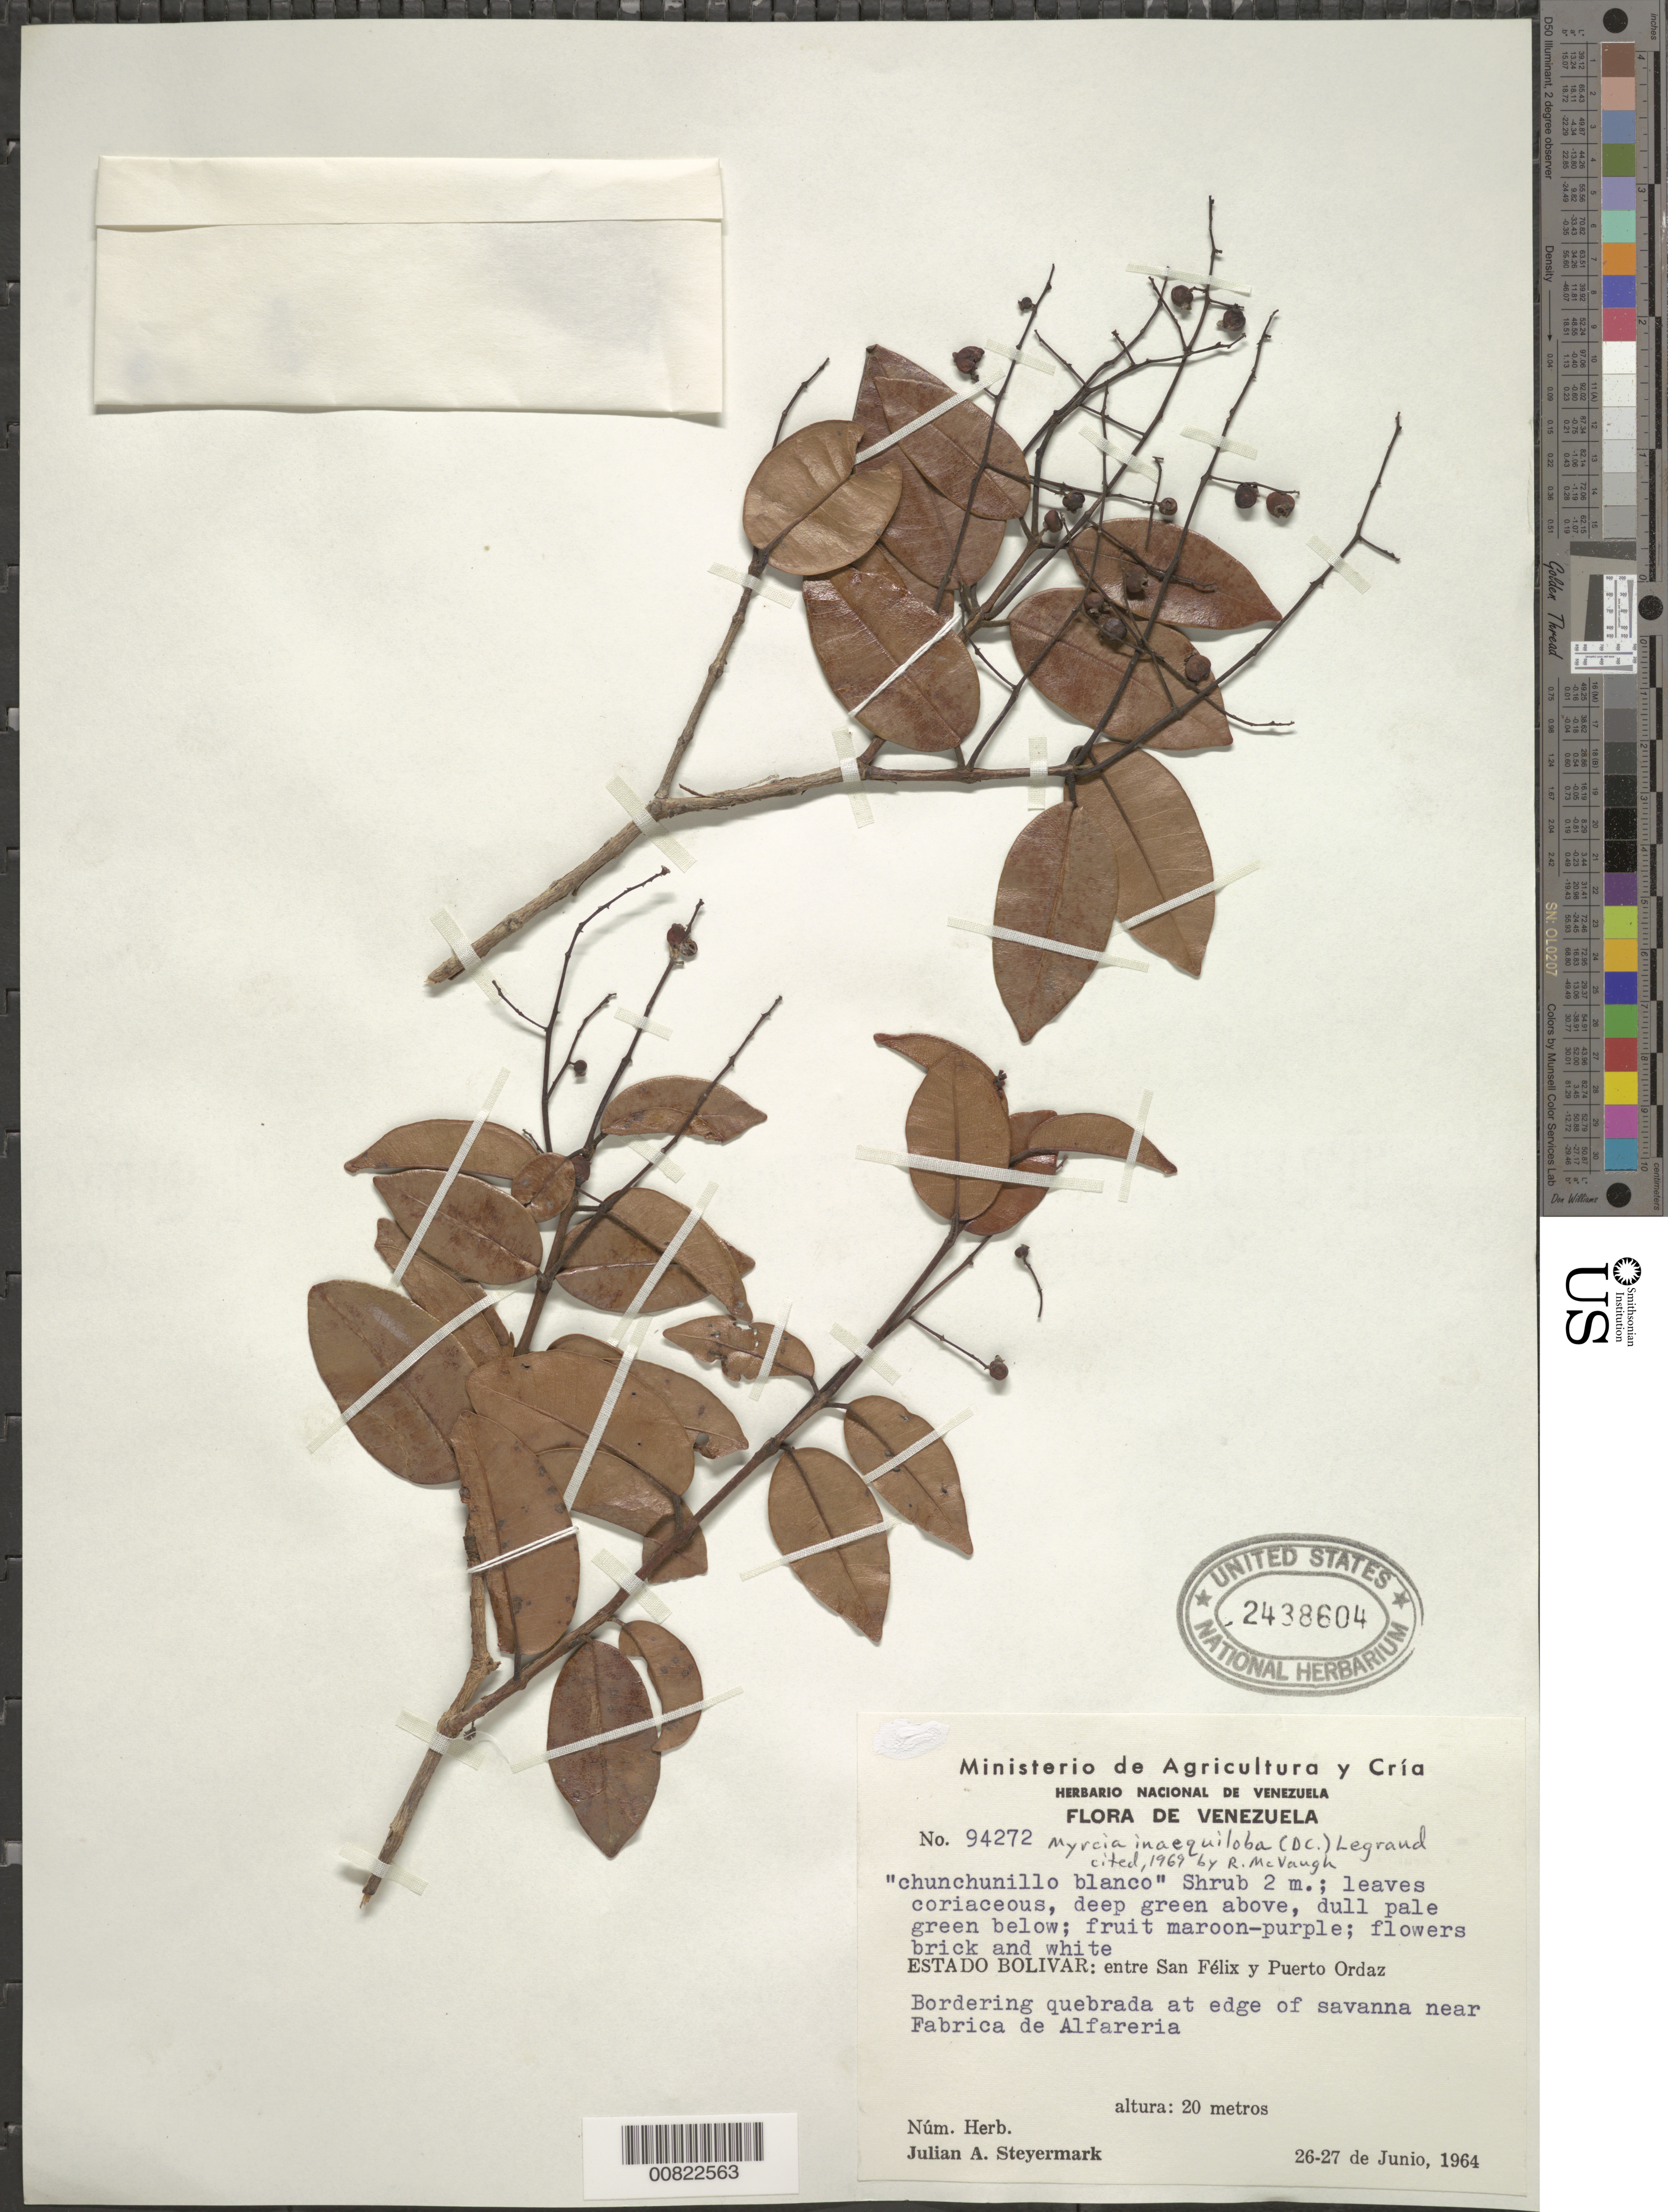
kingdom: Plantae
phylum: Tracheophyta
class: Magnoliopsida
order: Myrtales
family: Myrtaceae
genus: Myrcia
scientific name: Myrcia inaequiloba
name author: (DC.) D. Legrand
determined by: McVaugh, R.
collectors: J. Steyermark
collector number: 94272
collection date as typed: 26-Jun-64 to 27-Jun-64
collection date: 1964-06-26/1964-06-27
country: Venezuela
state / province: Bolívar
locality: San Félix to Puerto Ordaz, near Fabrica de Alfareria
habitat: Quebrada at edge of savanna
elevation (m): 20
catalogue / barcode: US 2438604